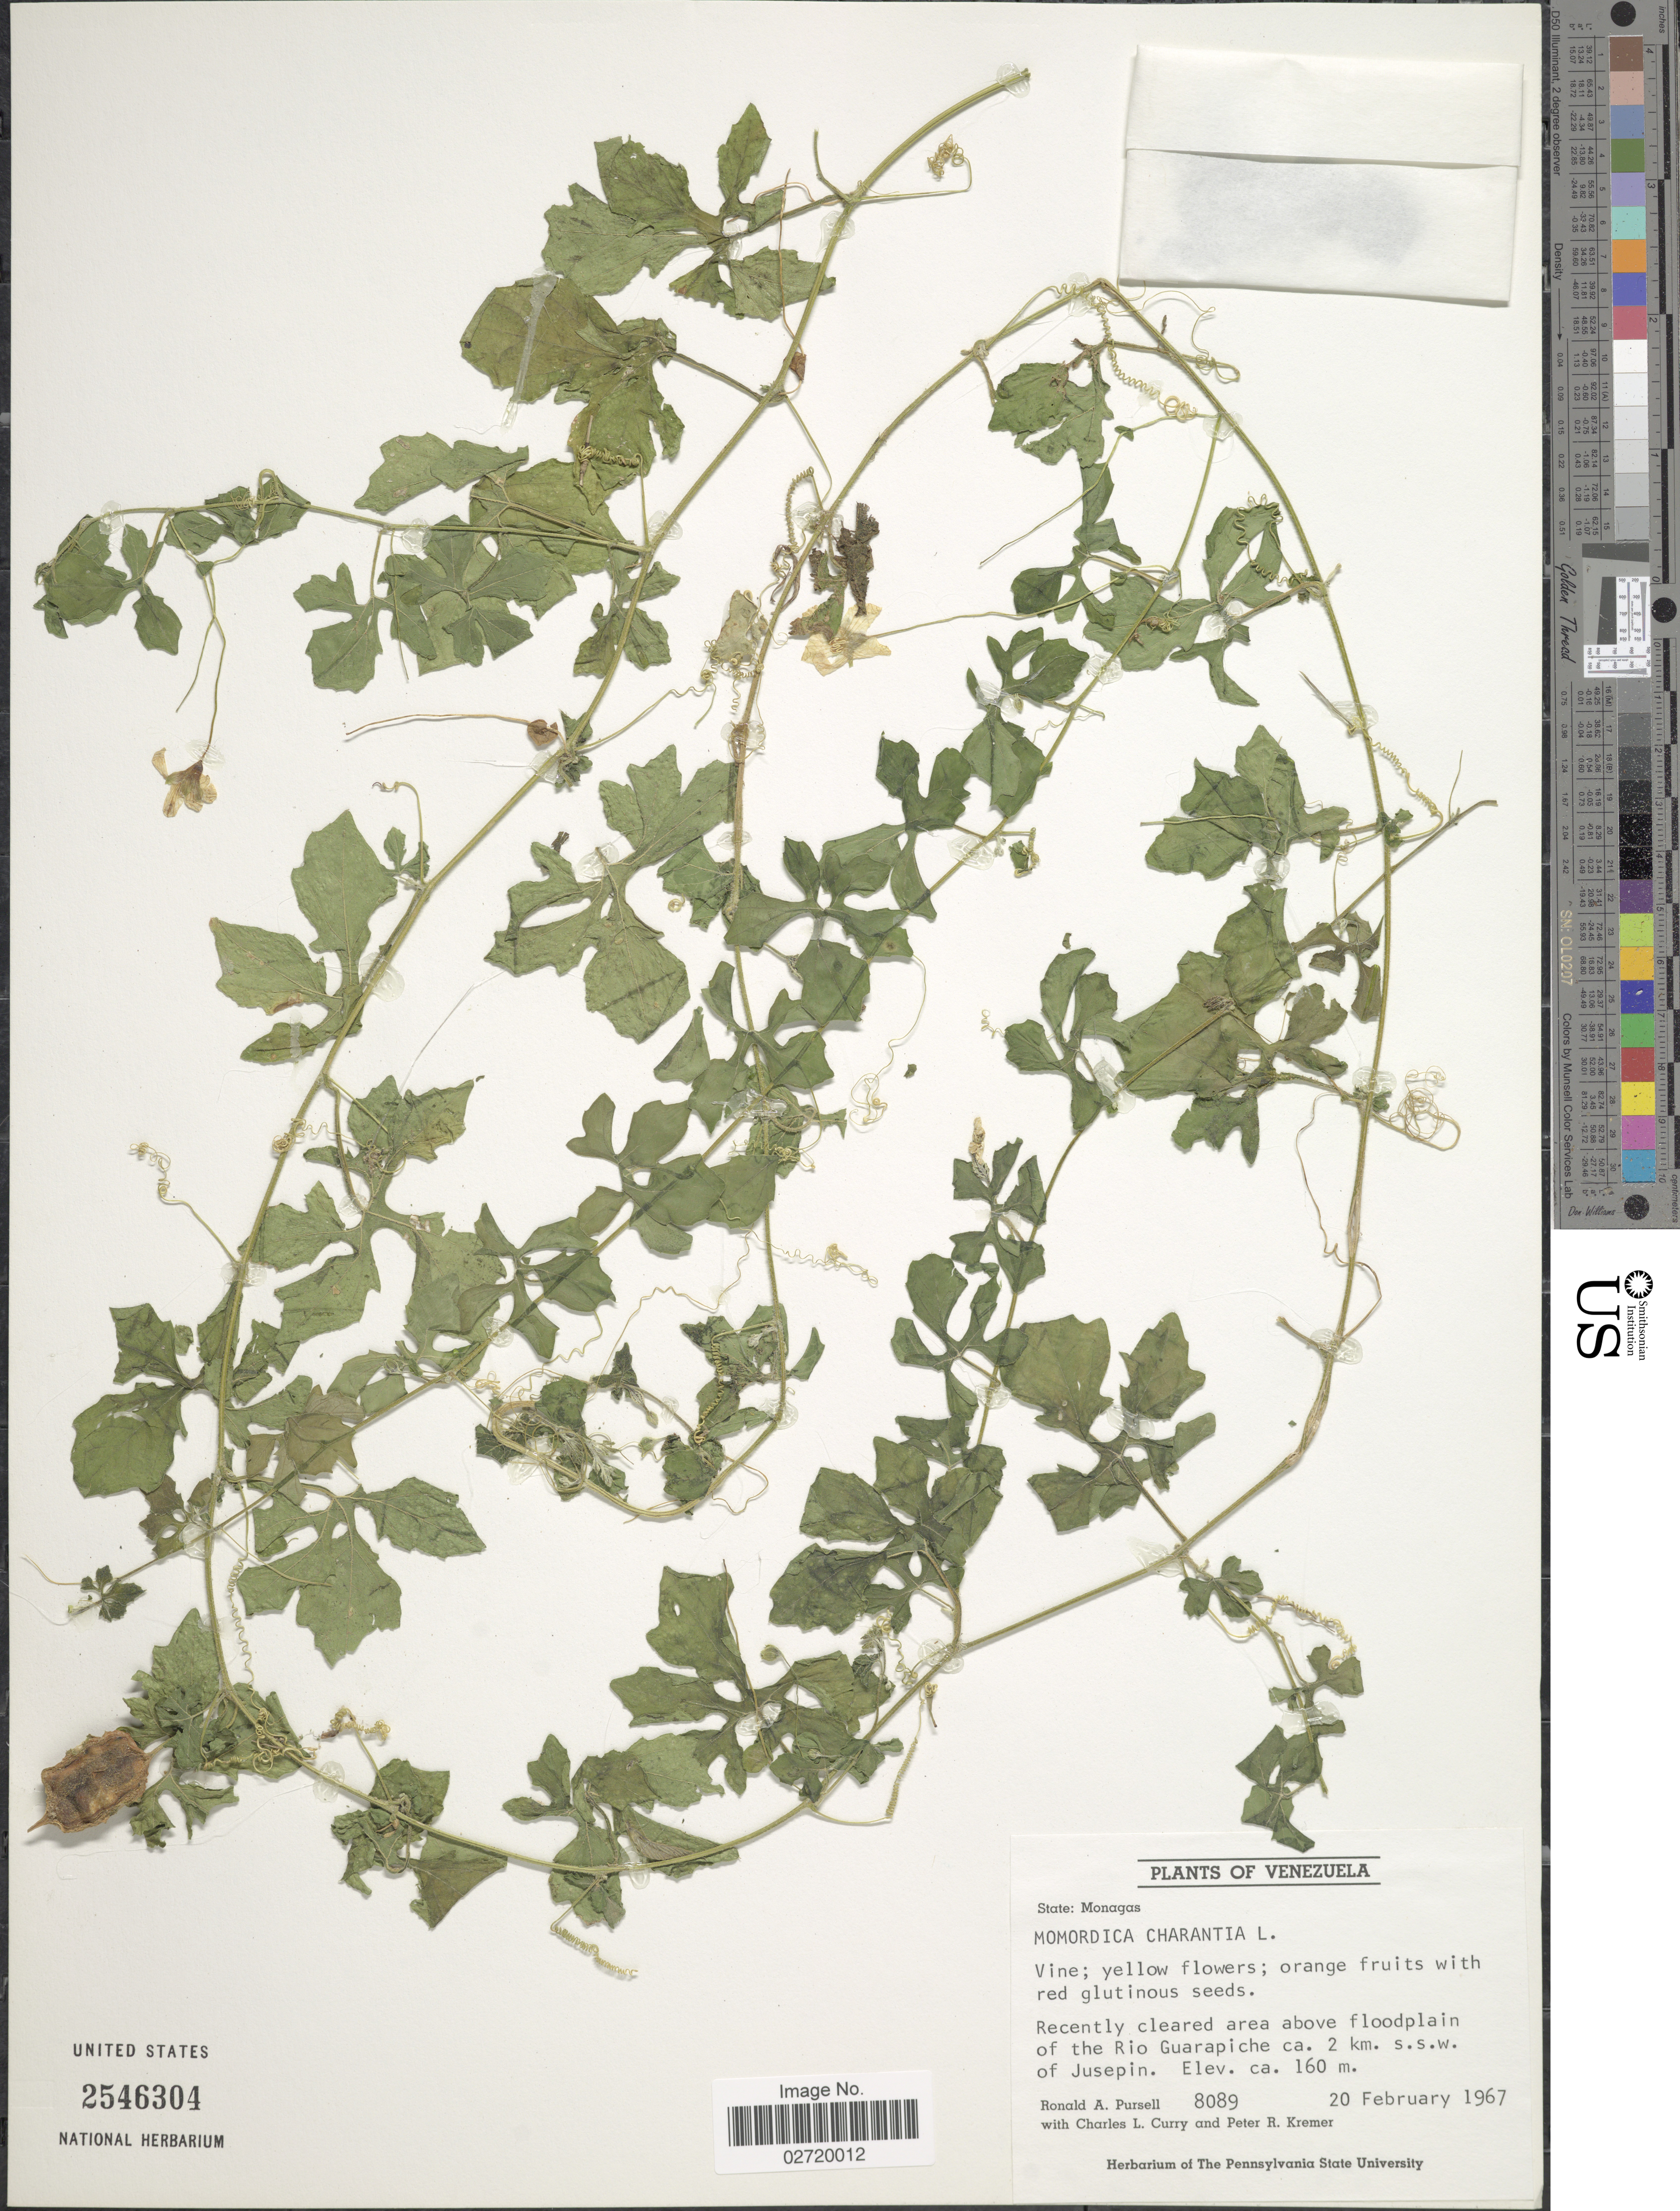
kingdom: Plantae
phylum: Tracheophyta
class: Magnoliopsida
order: Cucurbitales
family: Cucurbitaceae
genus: Momordica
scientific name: Momordica charantia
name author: L.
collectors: R. A. Pursell, C. L. Curry & P. Kremer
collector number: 8089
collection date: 1967-02-20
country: Venezuela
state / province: Monagas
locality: Above floodplain of the Rio Guarapiche ca 2 km s.s.w. of Jusepin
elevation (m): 160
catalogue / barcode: US 2546304